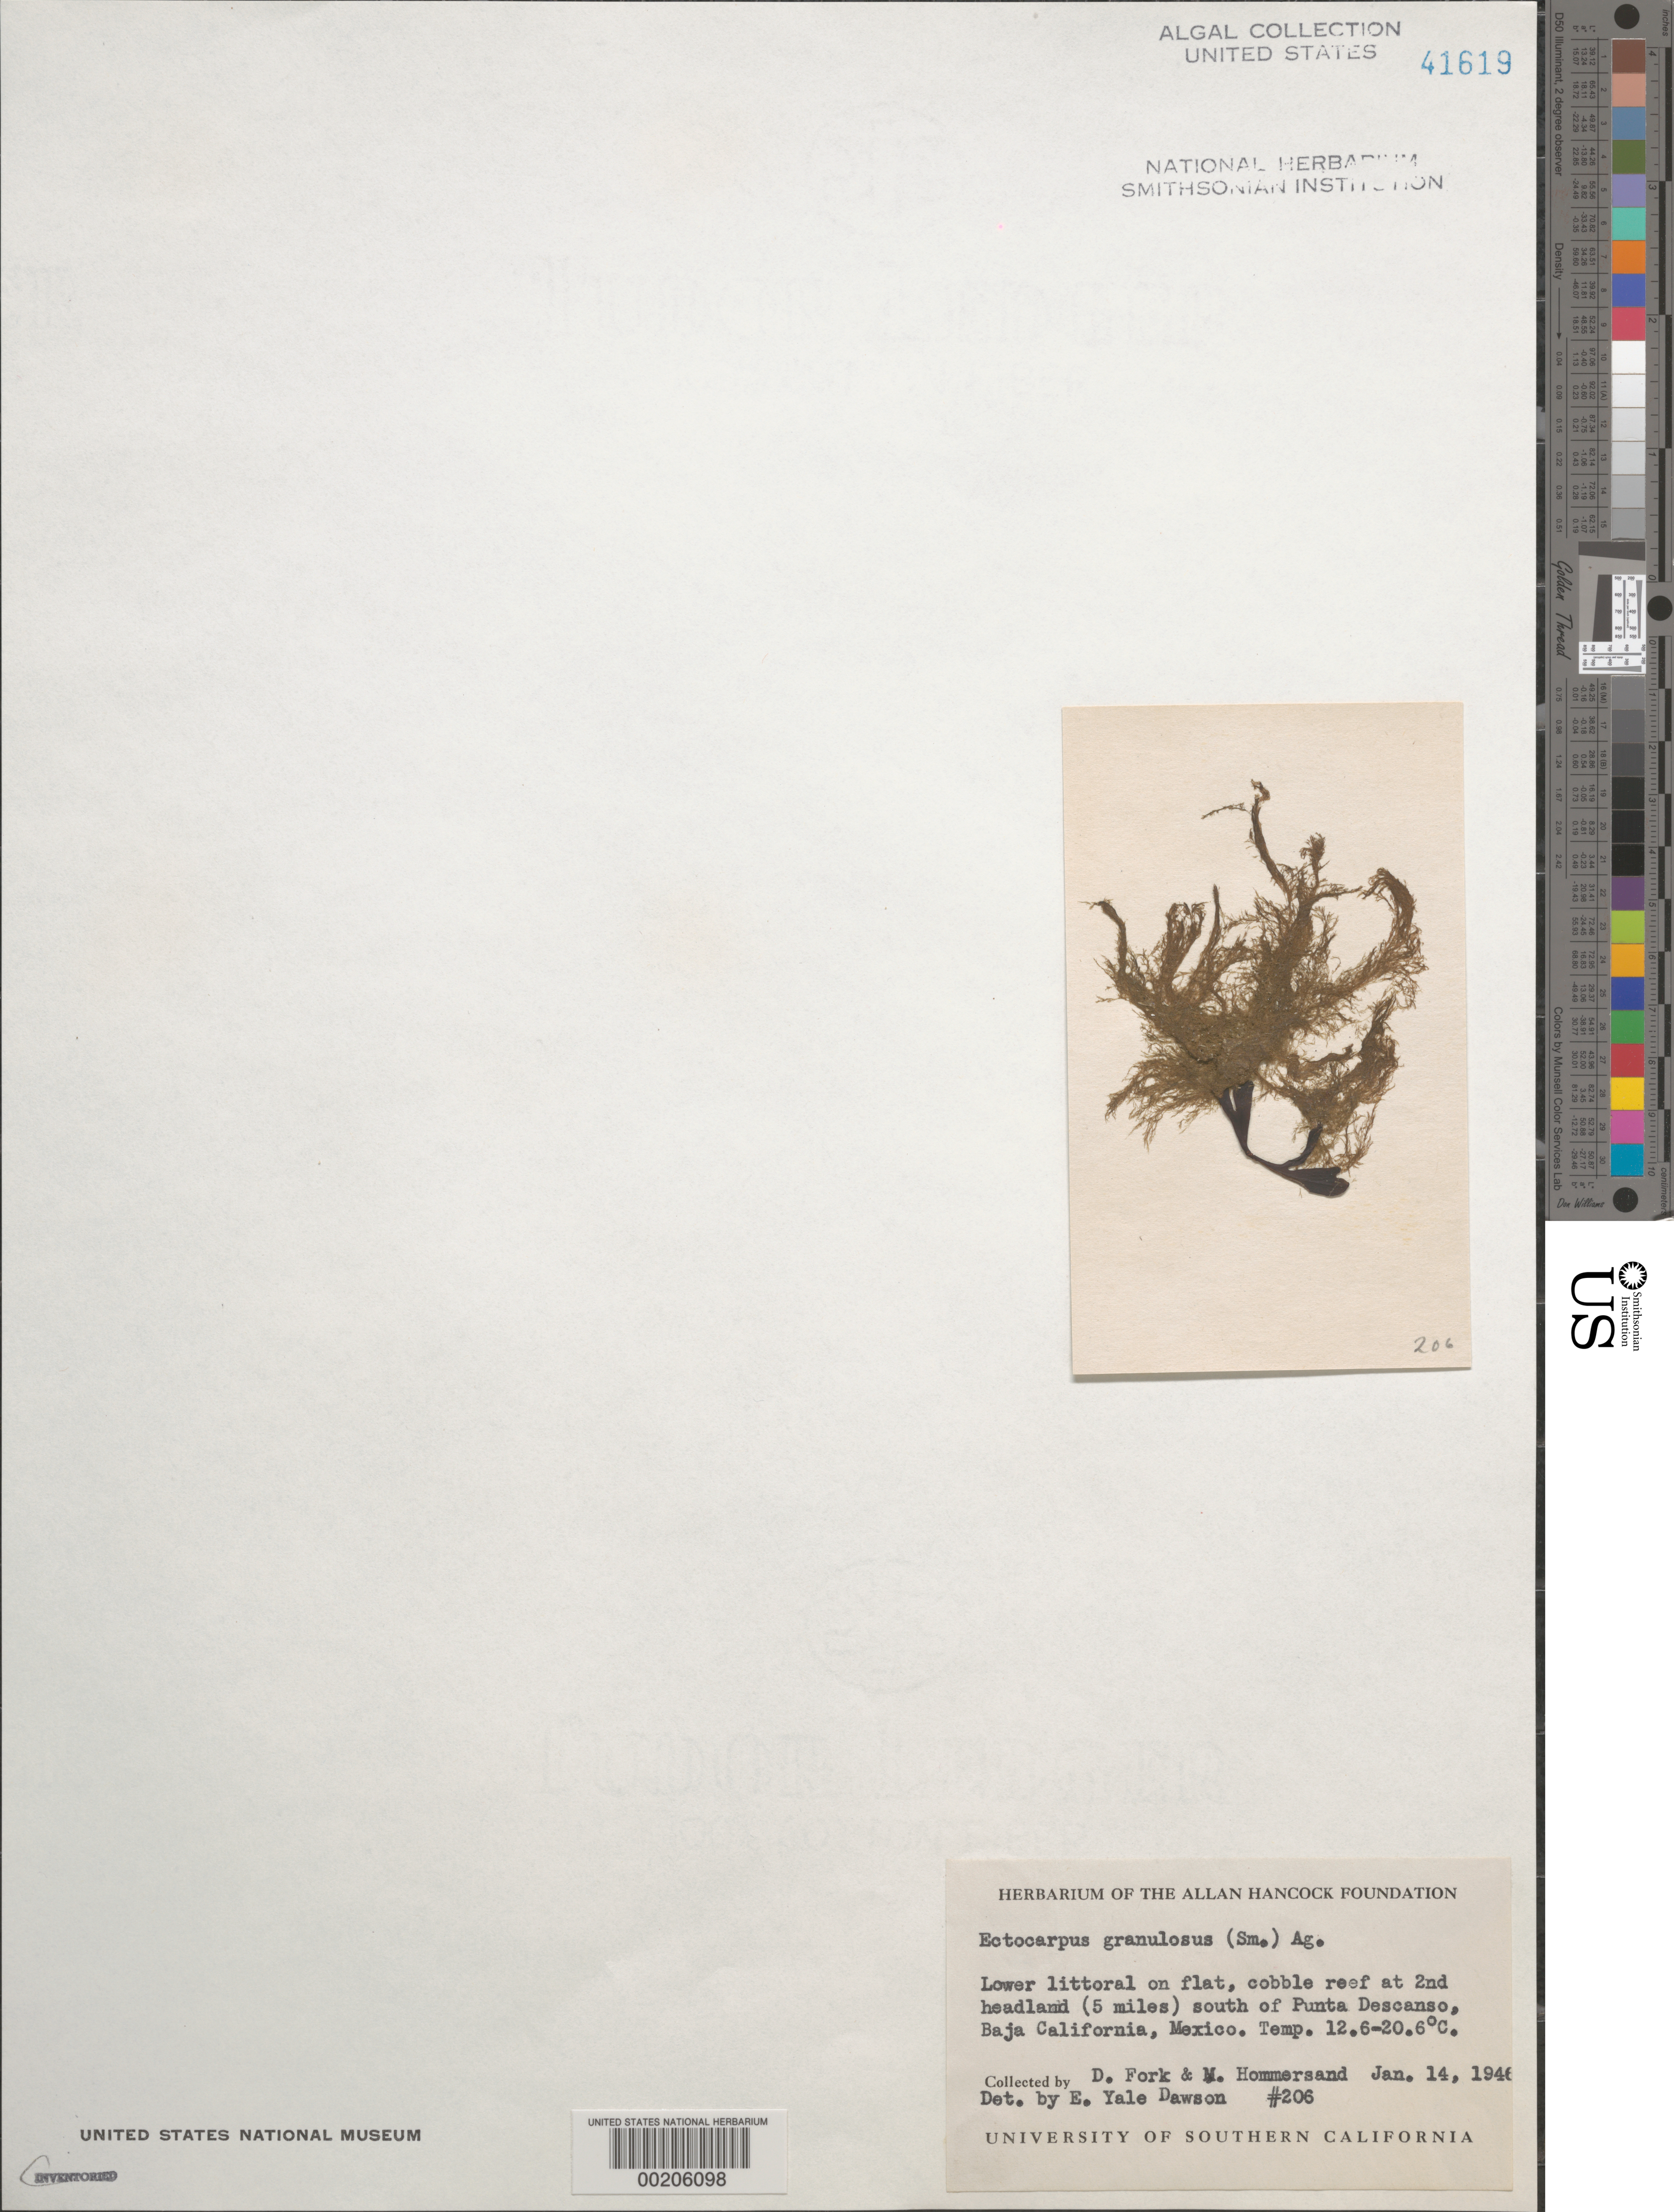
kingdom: Chromista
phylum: Ochrophyta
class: Phaeophyceae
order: Ectocarpales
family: Acinetosporaceae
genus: Hincksia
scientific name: Hincksia granulosa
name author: (Sm.) P.C. Silva in P.C. Silva et al.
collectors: D. Fork & M. H. Hommersand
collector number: EYD 206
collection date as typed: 14 Jan 1946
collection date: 1946-01-14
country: Mexico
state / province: Baja California Norte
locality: Second headland 5 miles south of Punta Descanso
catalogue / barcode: US 41619